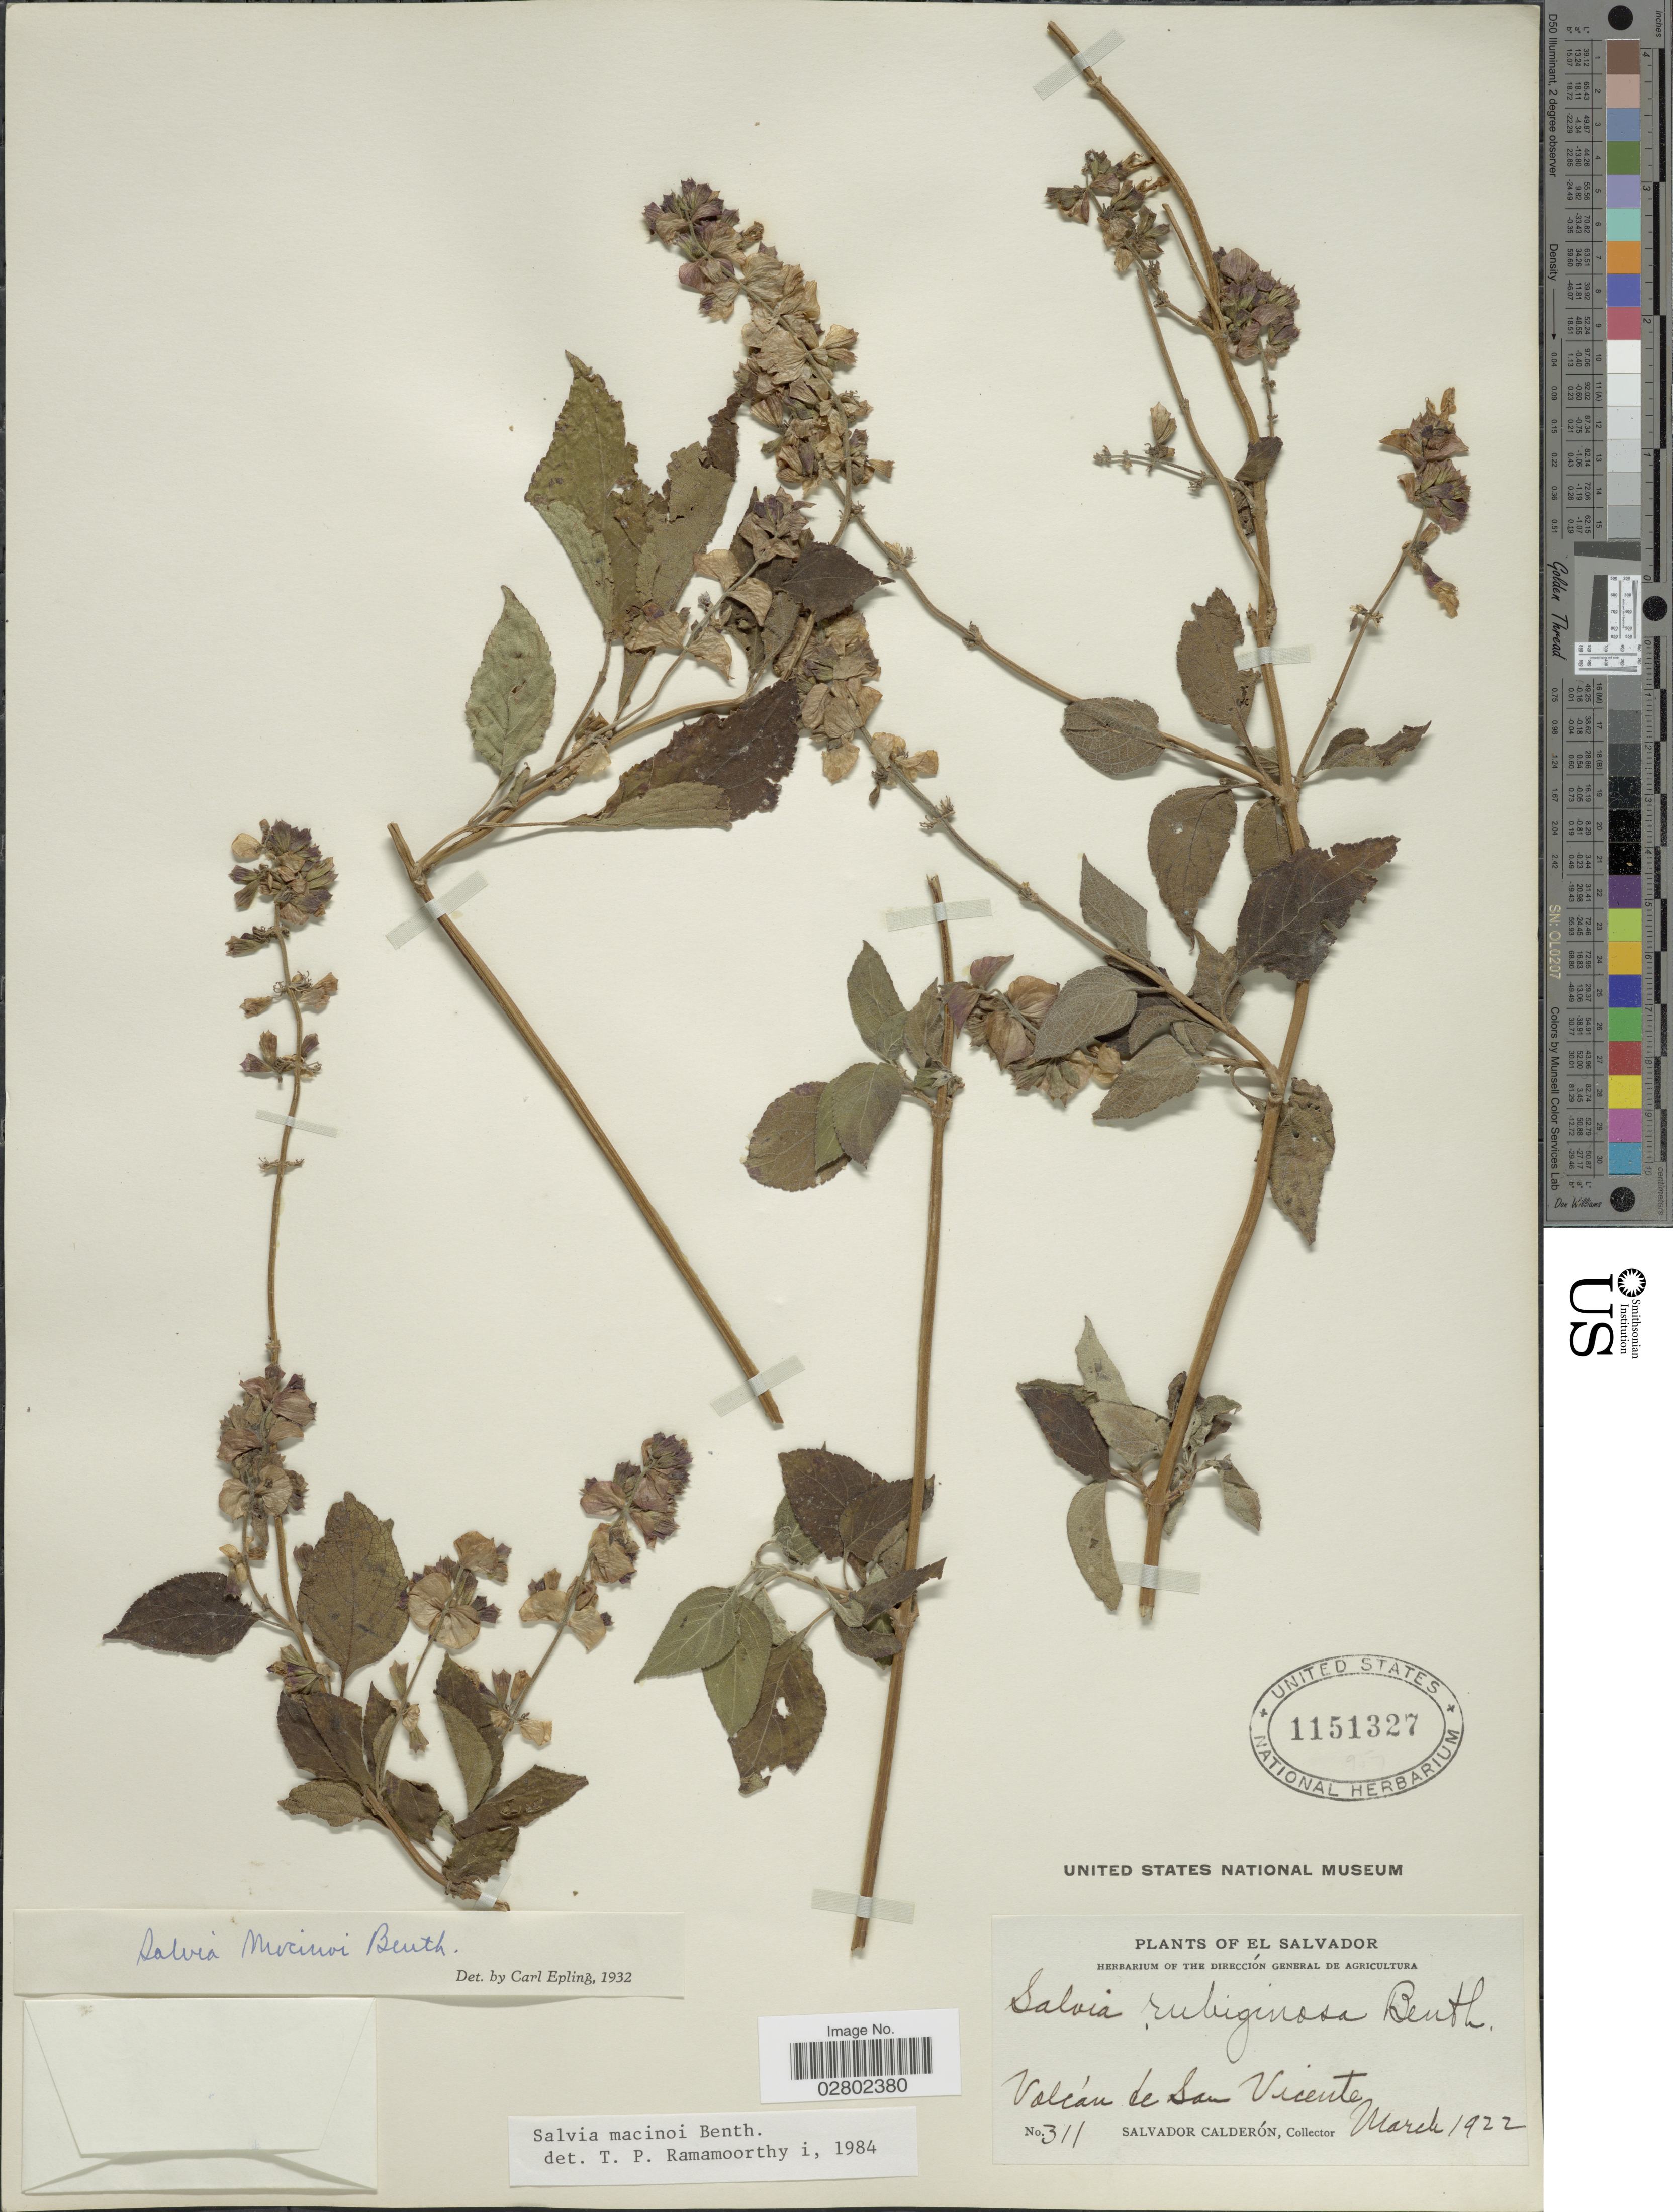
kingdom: Plantae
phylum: Tracheophyta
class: Magnoliopsida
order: Lamiales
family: Lamiaceae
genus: Salvia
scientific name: Salvia mocinoi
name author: Benth.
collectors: S. Calderón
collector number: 311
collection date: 1922-03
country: El Salvador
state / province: San Vincente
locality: Volcán de San Vicente.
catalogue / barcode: US 1151327